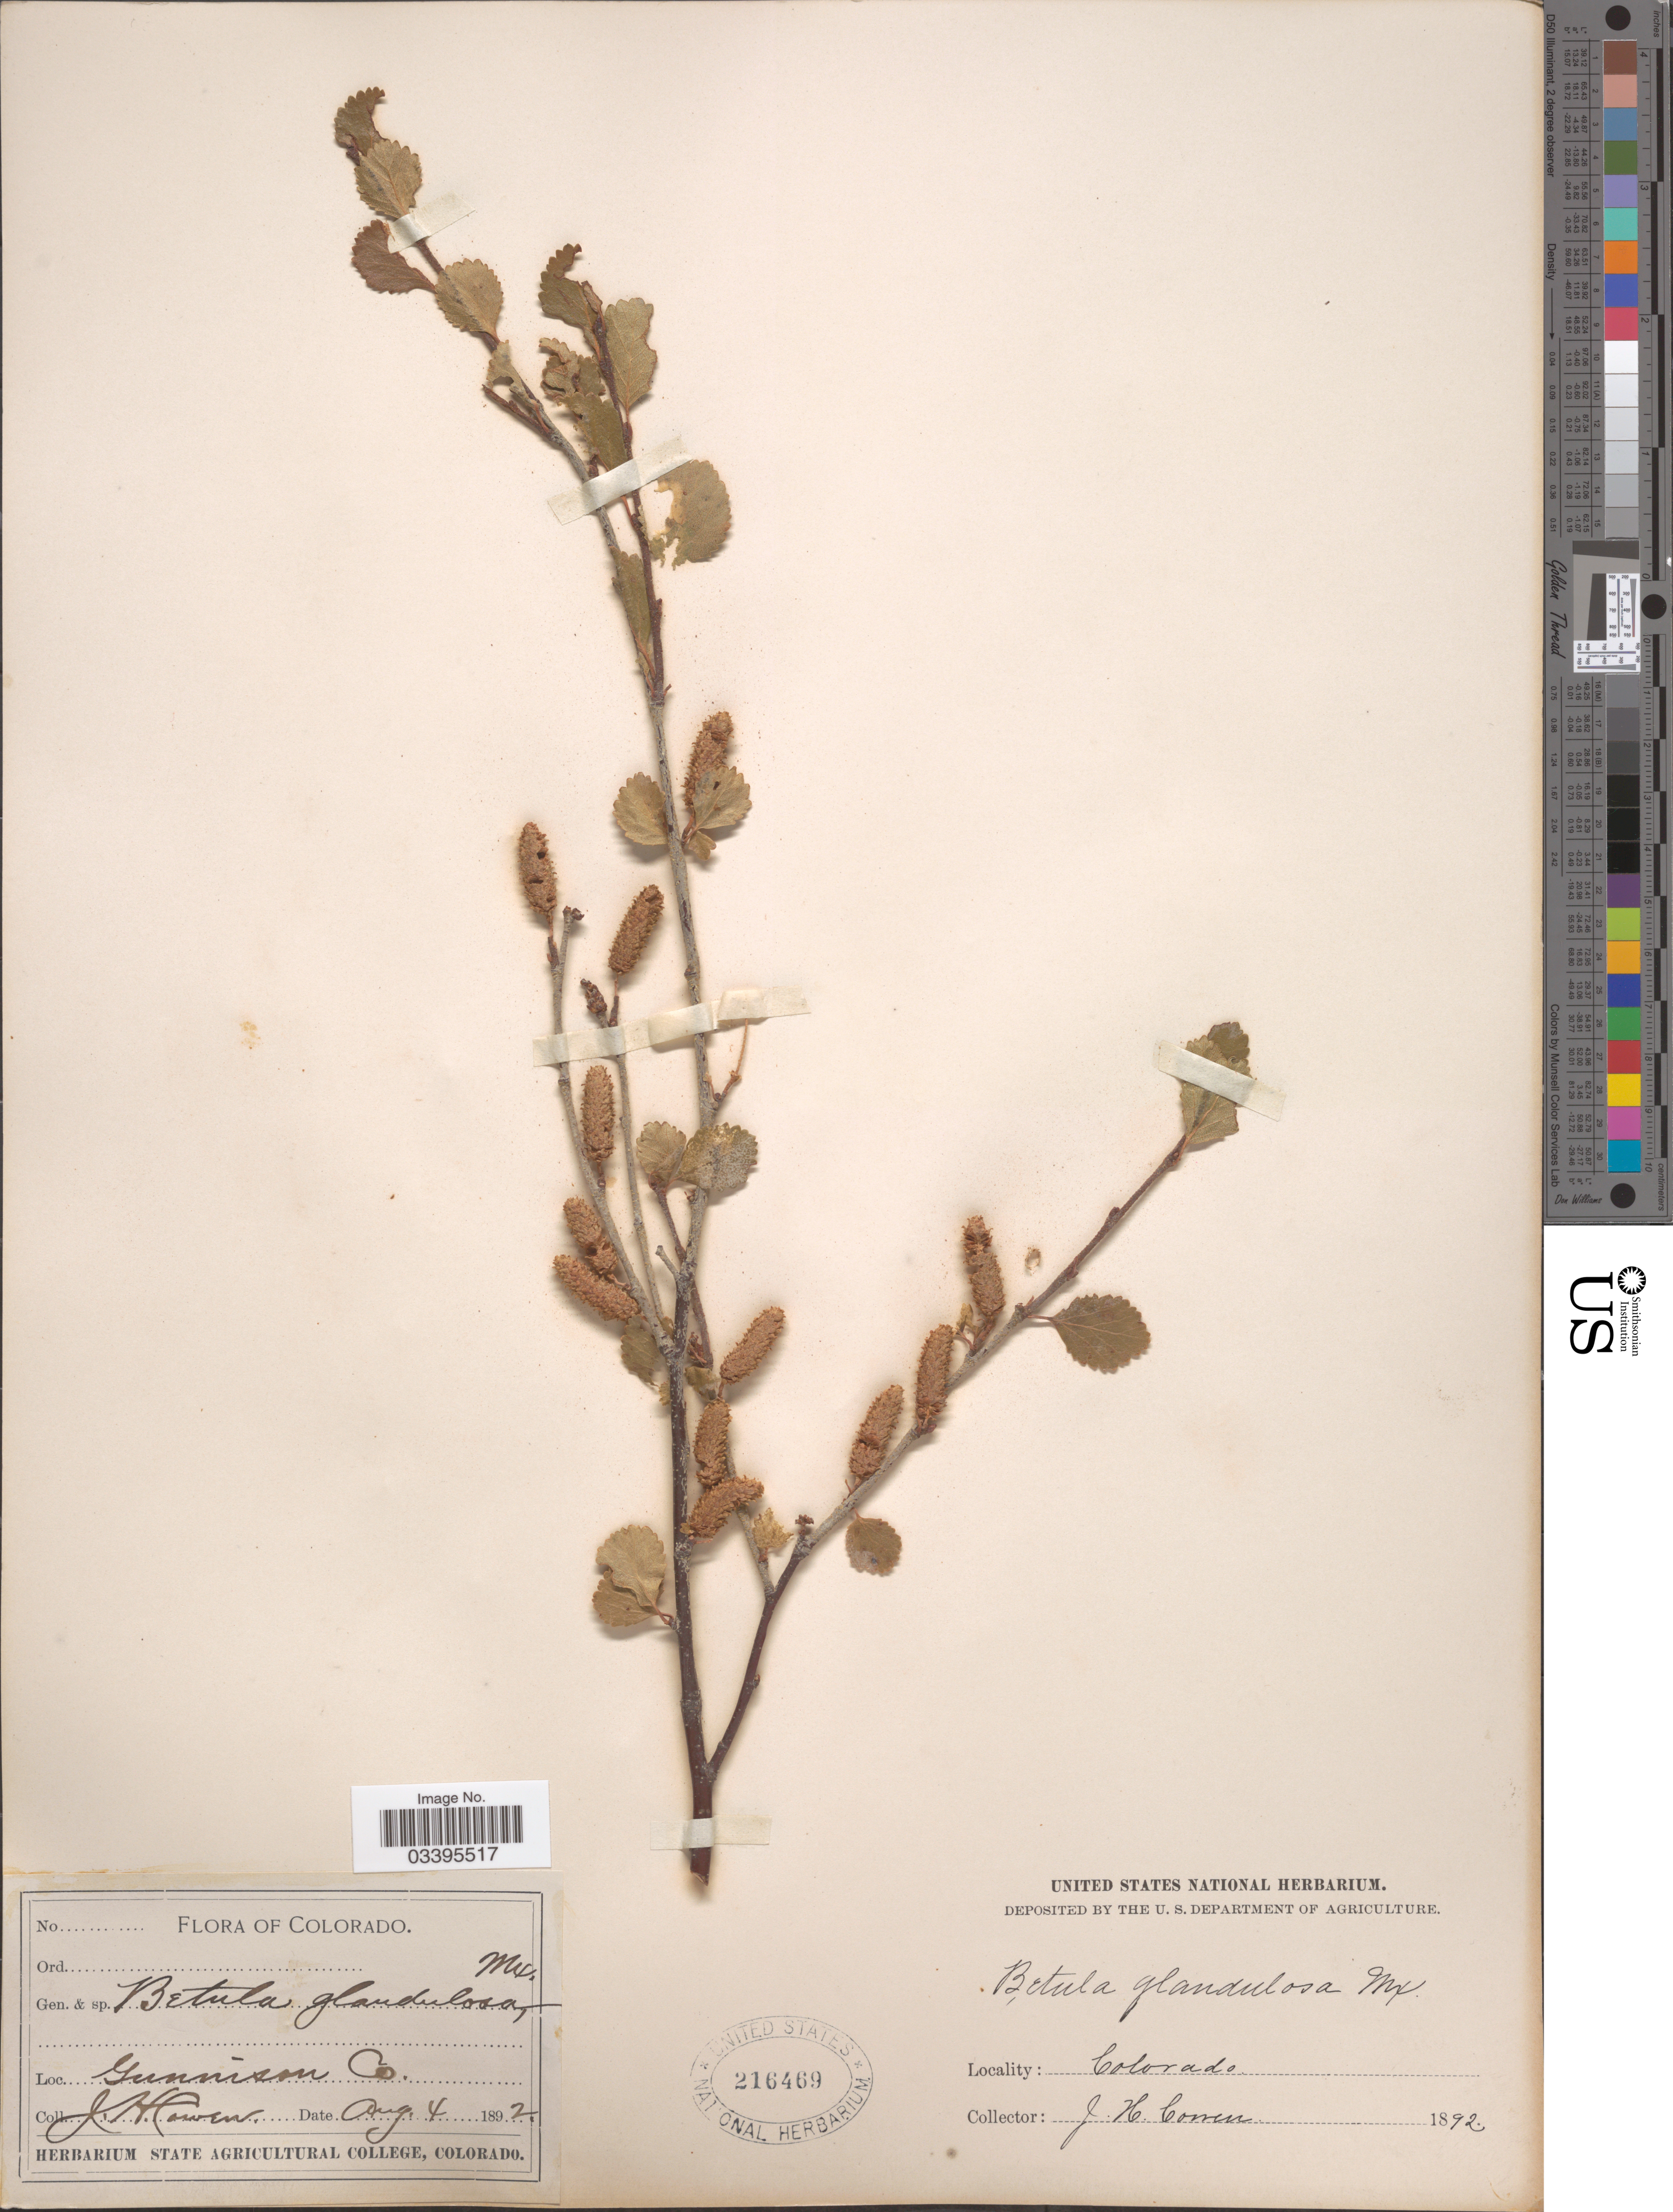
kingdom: Plantae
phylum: Tracheophyta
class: Magnoliopsida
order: Fagales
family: Betulaceae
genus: Betula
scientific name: Betula glandulosa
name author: Michx.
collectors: J. H. Cowen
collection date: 1892-08-04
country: United States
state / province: Colorado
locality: Gunnison Co.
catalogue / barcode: US 216469